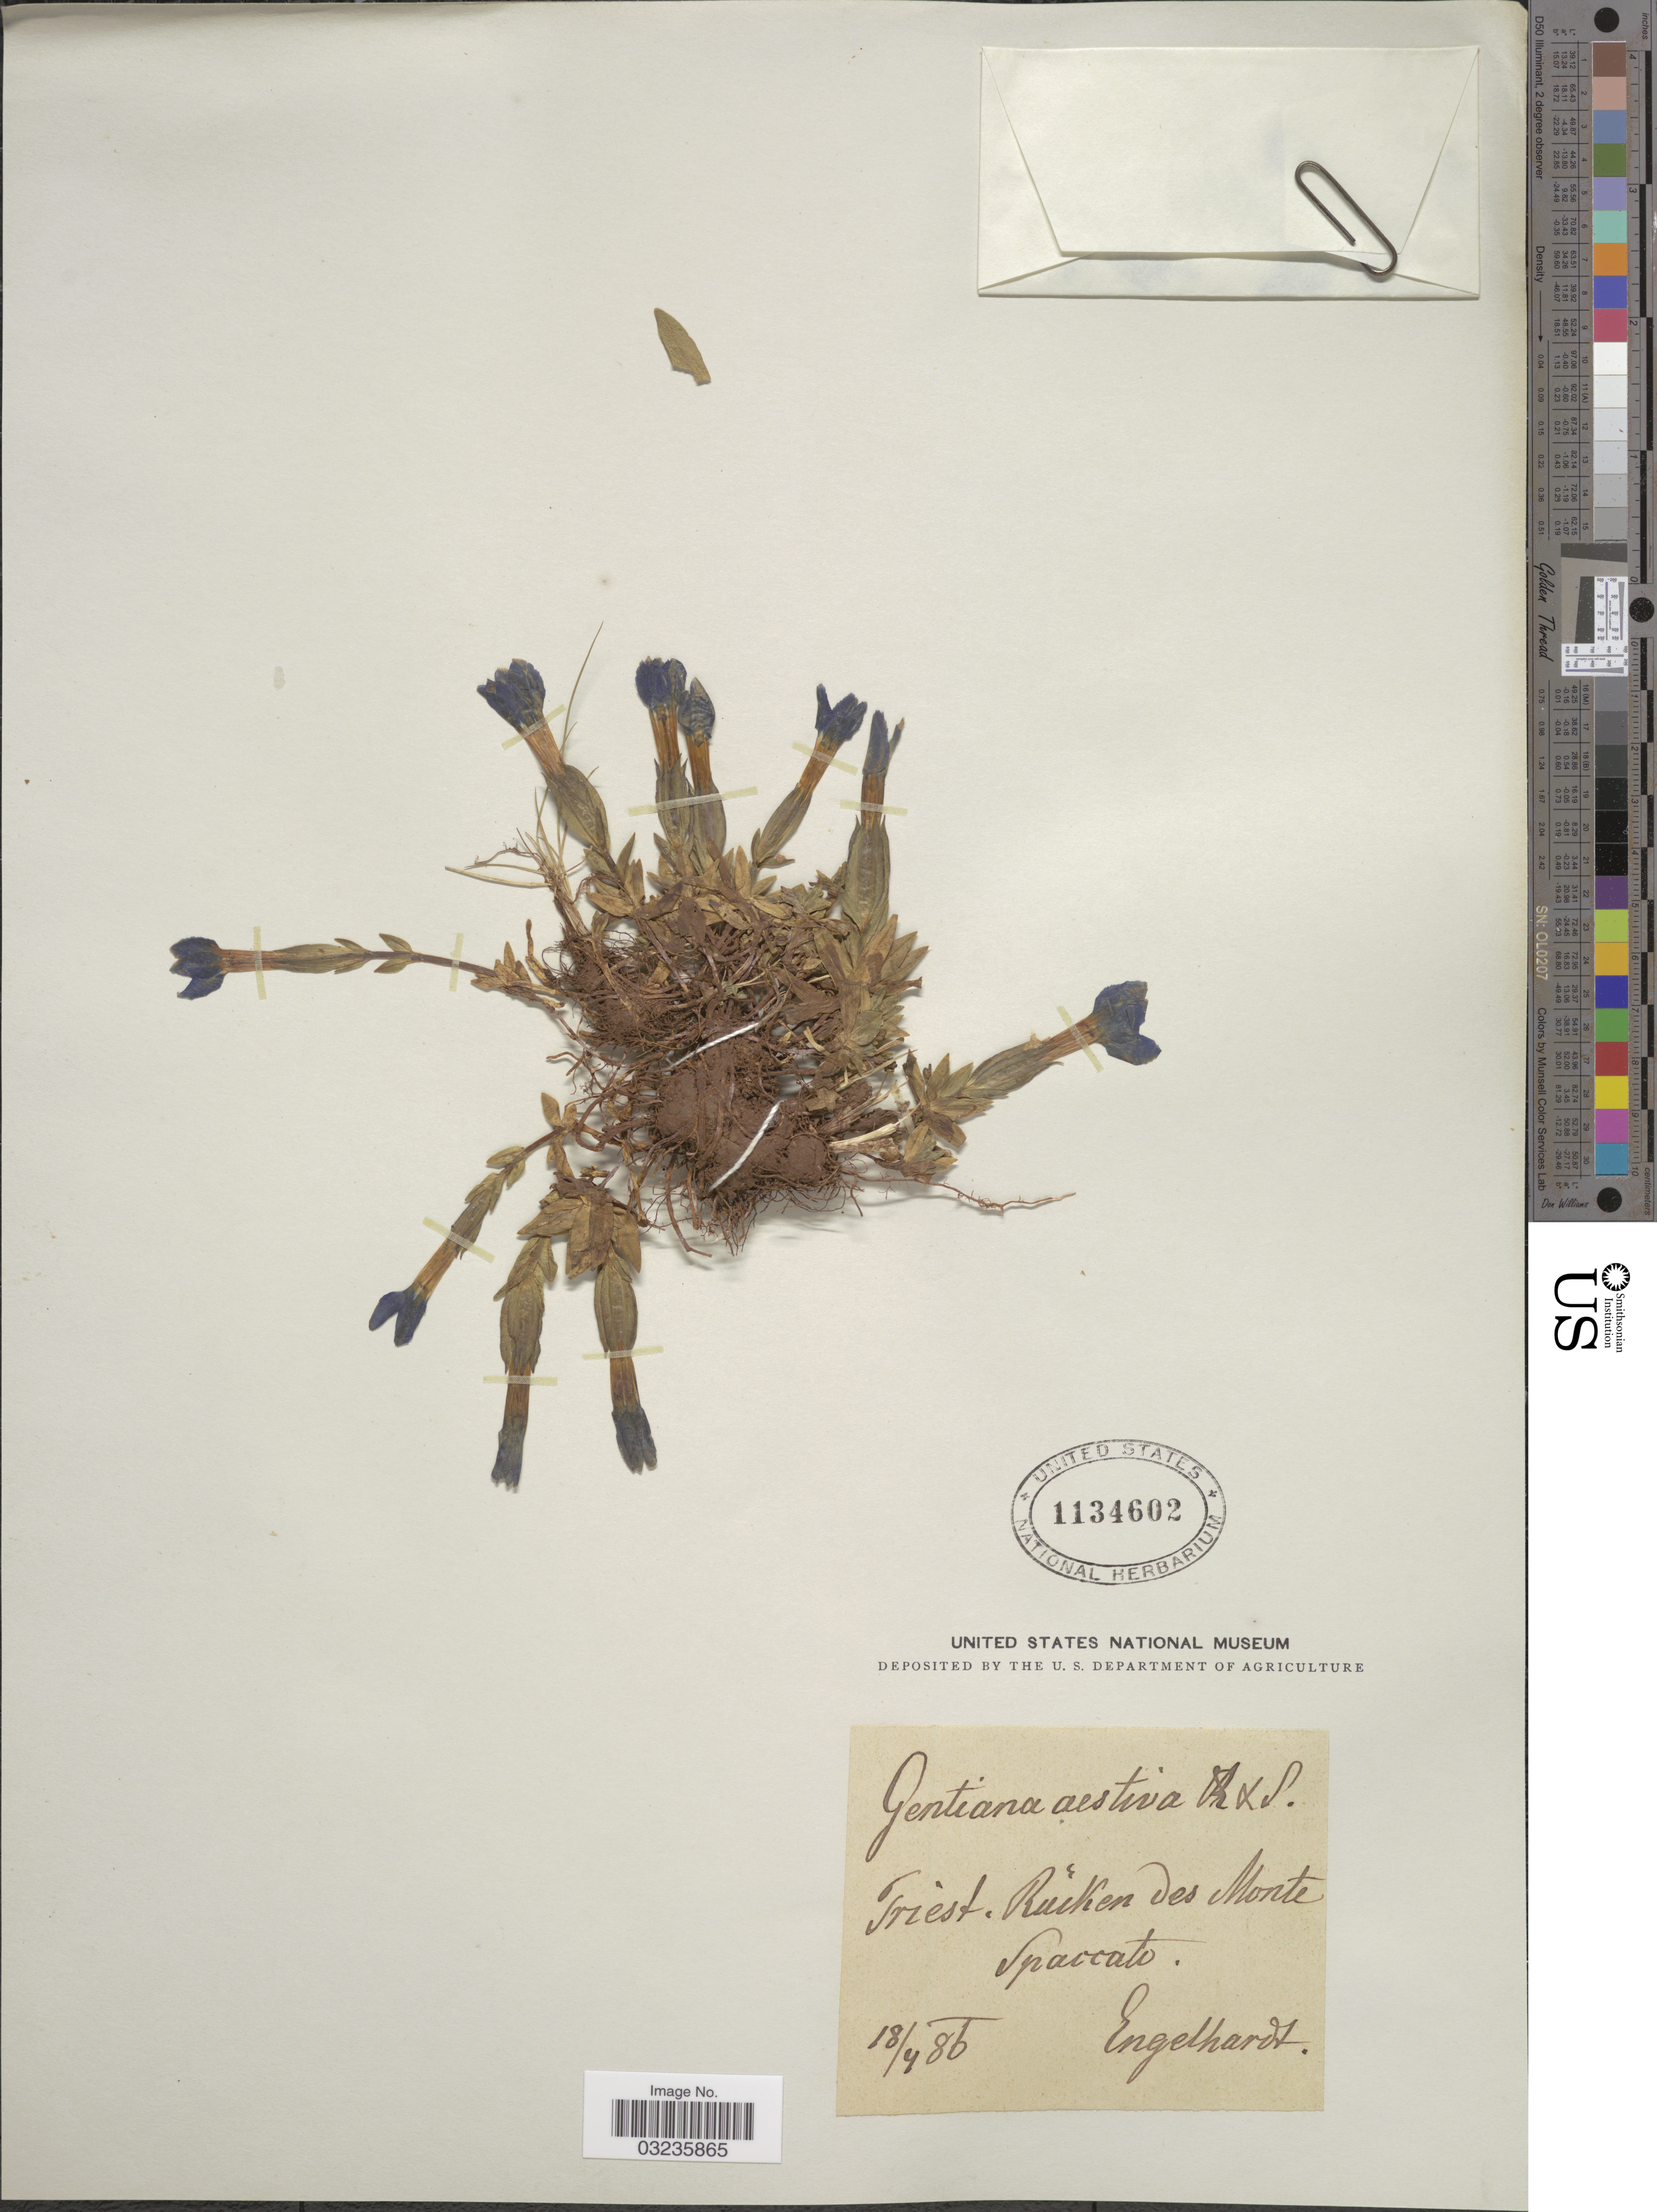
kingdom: Plantae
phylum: Tracheophyta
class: Magnoliopsida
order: Gentianales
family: Gentianaceae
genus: Gentiana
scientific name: Gentiana aestiva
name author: Schult.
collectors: -. Engelhardt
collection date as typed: Transcribed d/m/y: 18/4/86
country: Italy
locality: Triest. Rücken des Monte Spaccato.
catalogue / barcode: US 1134602